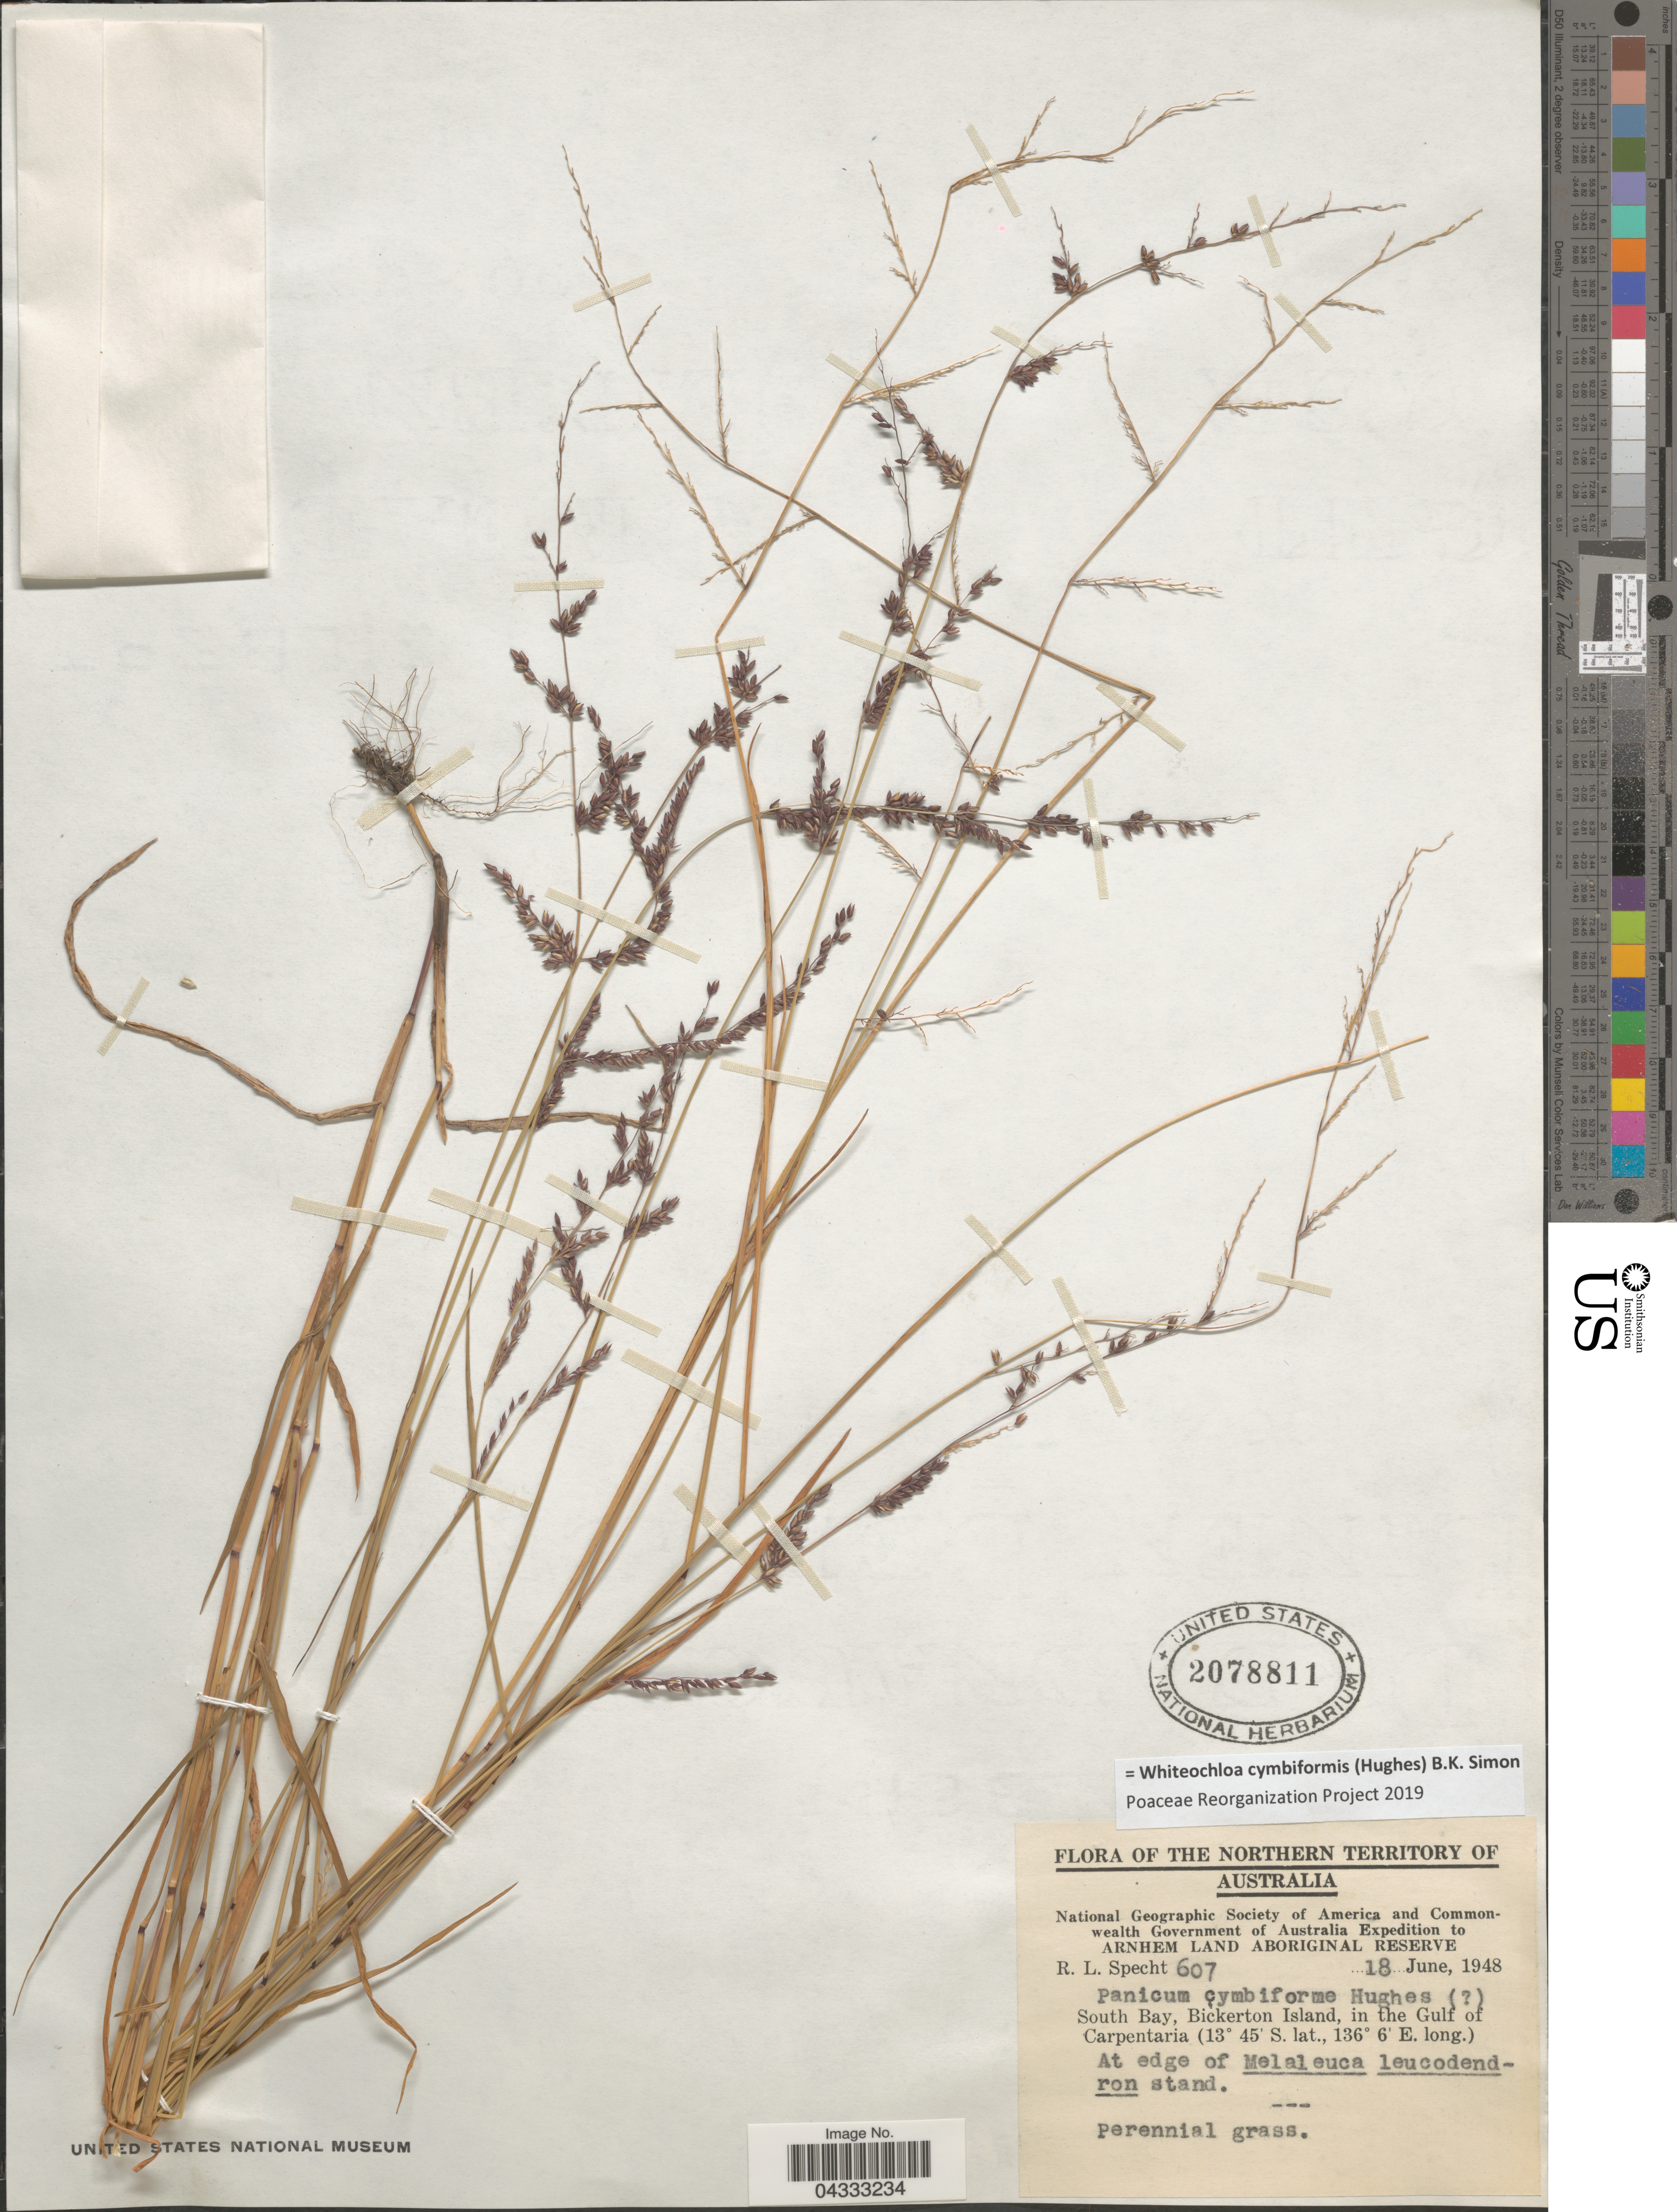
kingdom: Plantae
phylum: Tracheophyta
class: Liliopsida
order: Poales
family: Poaceae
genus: Whiteochloa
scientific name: Whiteochloa cymbiformis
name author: (Hughes) B.K. Simon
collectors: R. L. Specht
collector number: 607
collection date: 1948-06-18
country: Australia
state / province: Northern Territory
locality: National Geographic Society of America and Commonwealth Government of Australia Expedition. South Bay, Bickerton Island, in the Gulf of Carpentaria.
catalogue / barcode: US 2078811